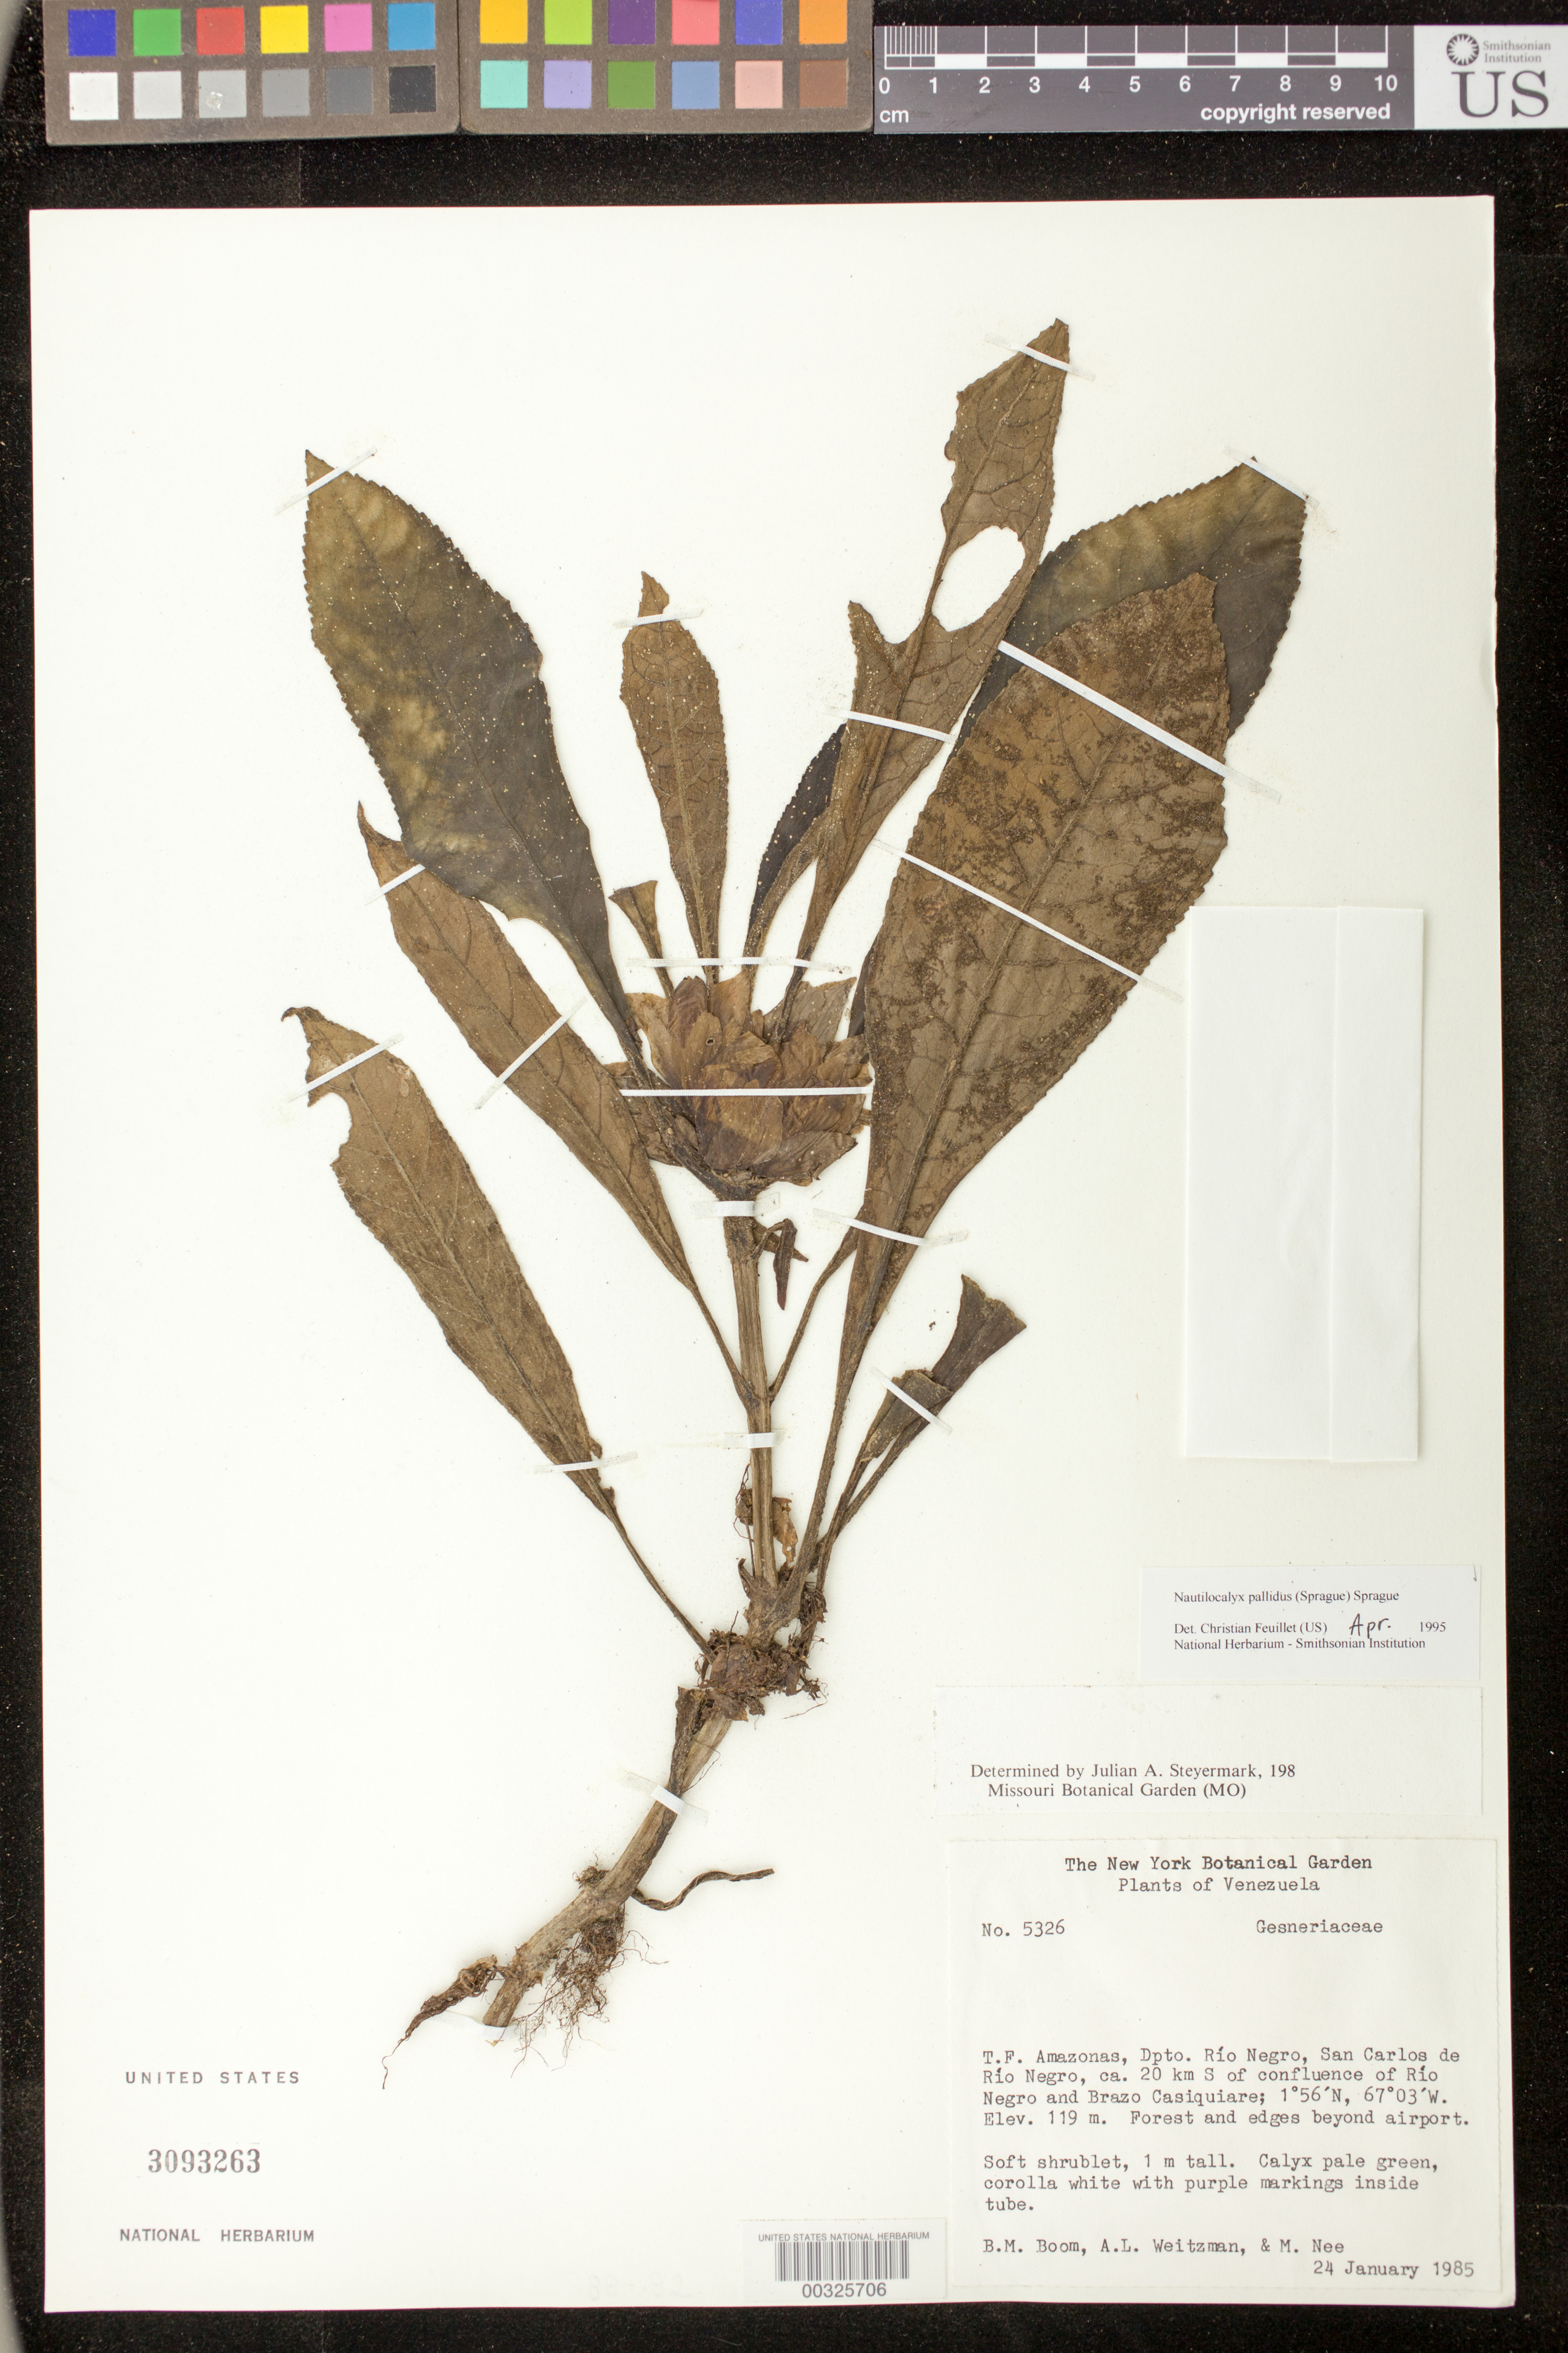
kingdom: Plantae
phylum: Tracheophyta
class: Magnoliopsida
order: Lamiales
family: Gesneriaceae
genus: Nautilocalyx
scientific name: Nautilocalyx pallidus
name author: (Sprague) C. Sprague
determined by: Feuillet, C.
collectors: B. M. Boom, A. L. Weitzman & M. Nee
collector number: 5326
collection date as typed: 24 Jan 1985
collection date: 1985-01-24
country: Venezuela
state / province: Amazonas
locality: Rio Negro Dept., San Carlos de Rio Negro, ca 20 km S of confluence of Rio Negro and Brazo Casiquiare, beyond airport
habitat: Forest and edges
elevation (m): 119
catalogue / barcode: US 3093263